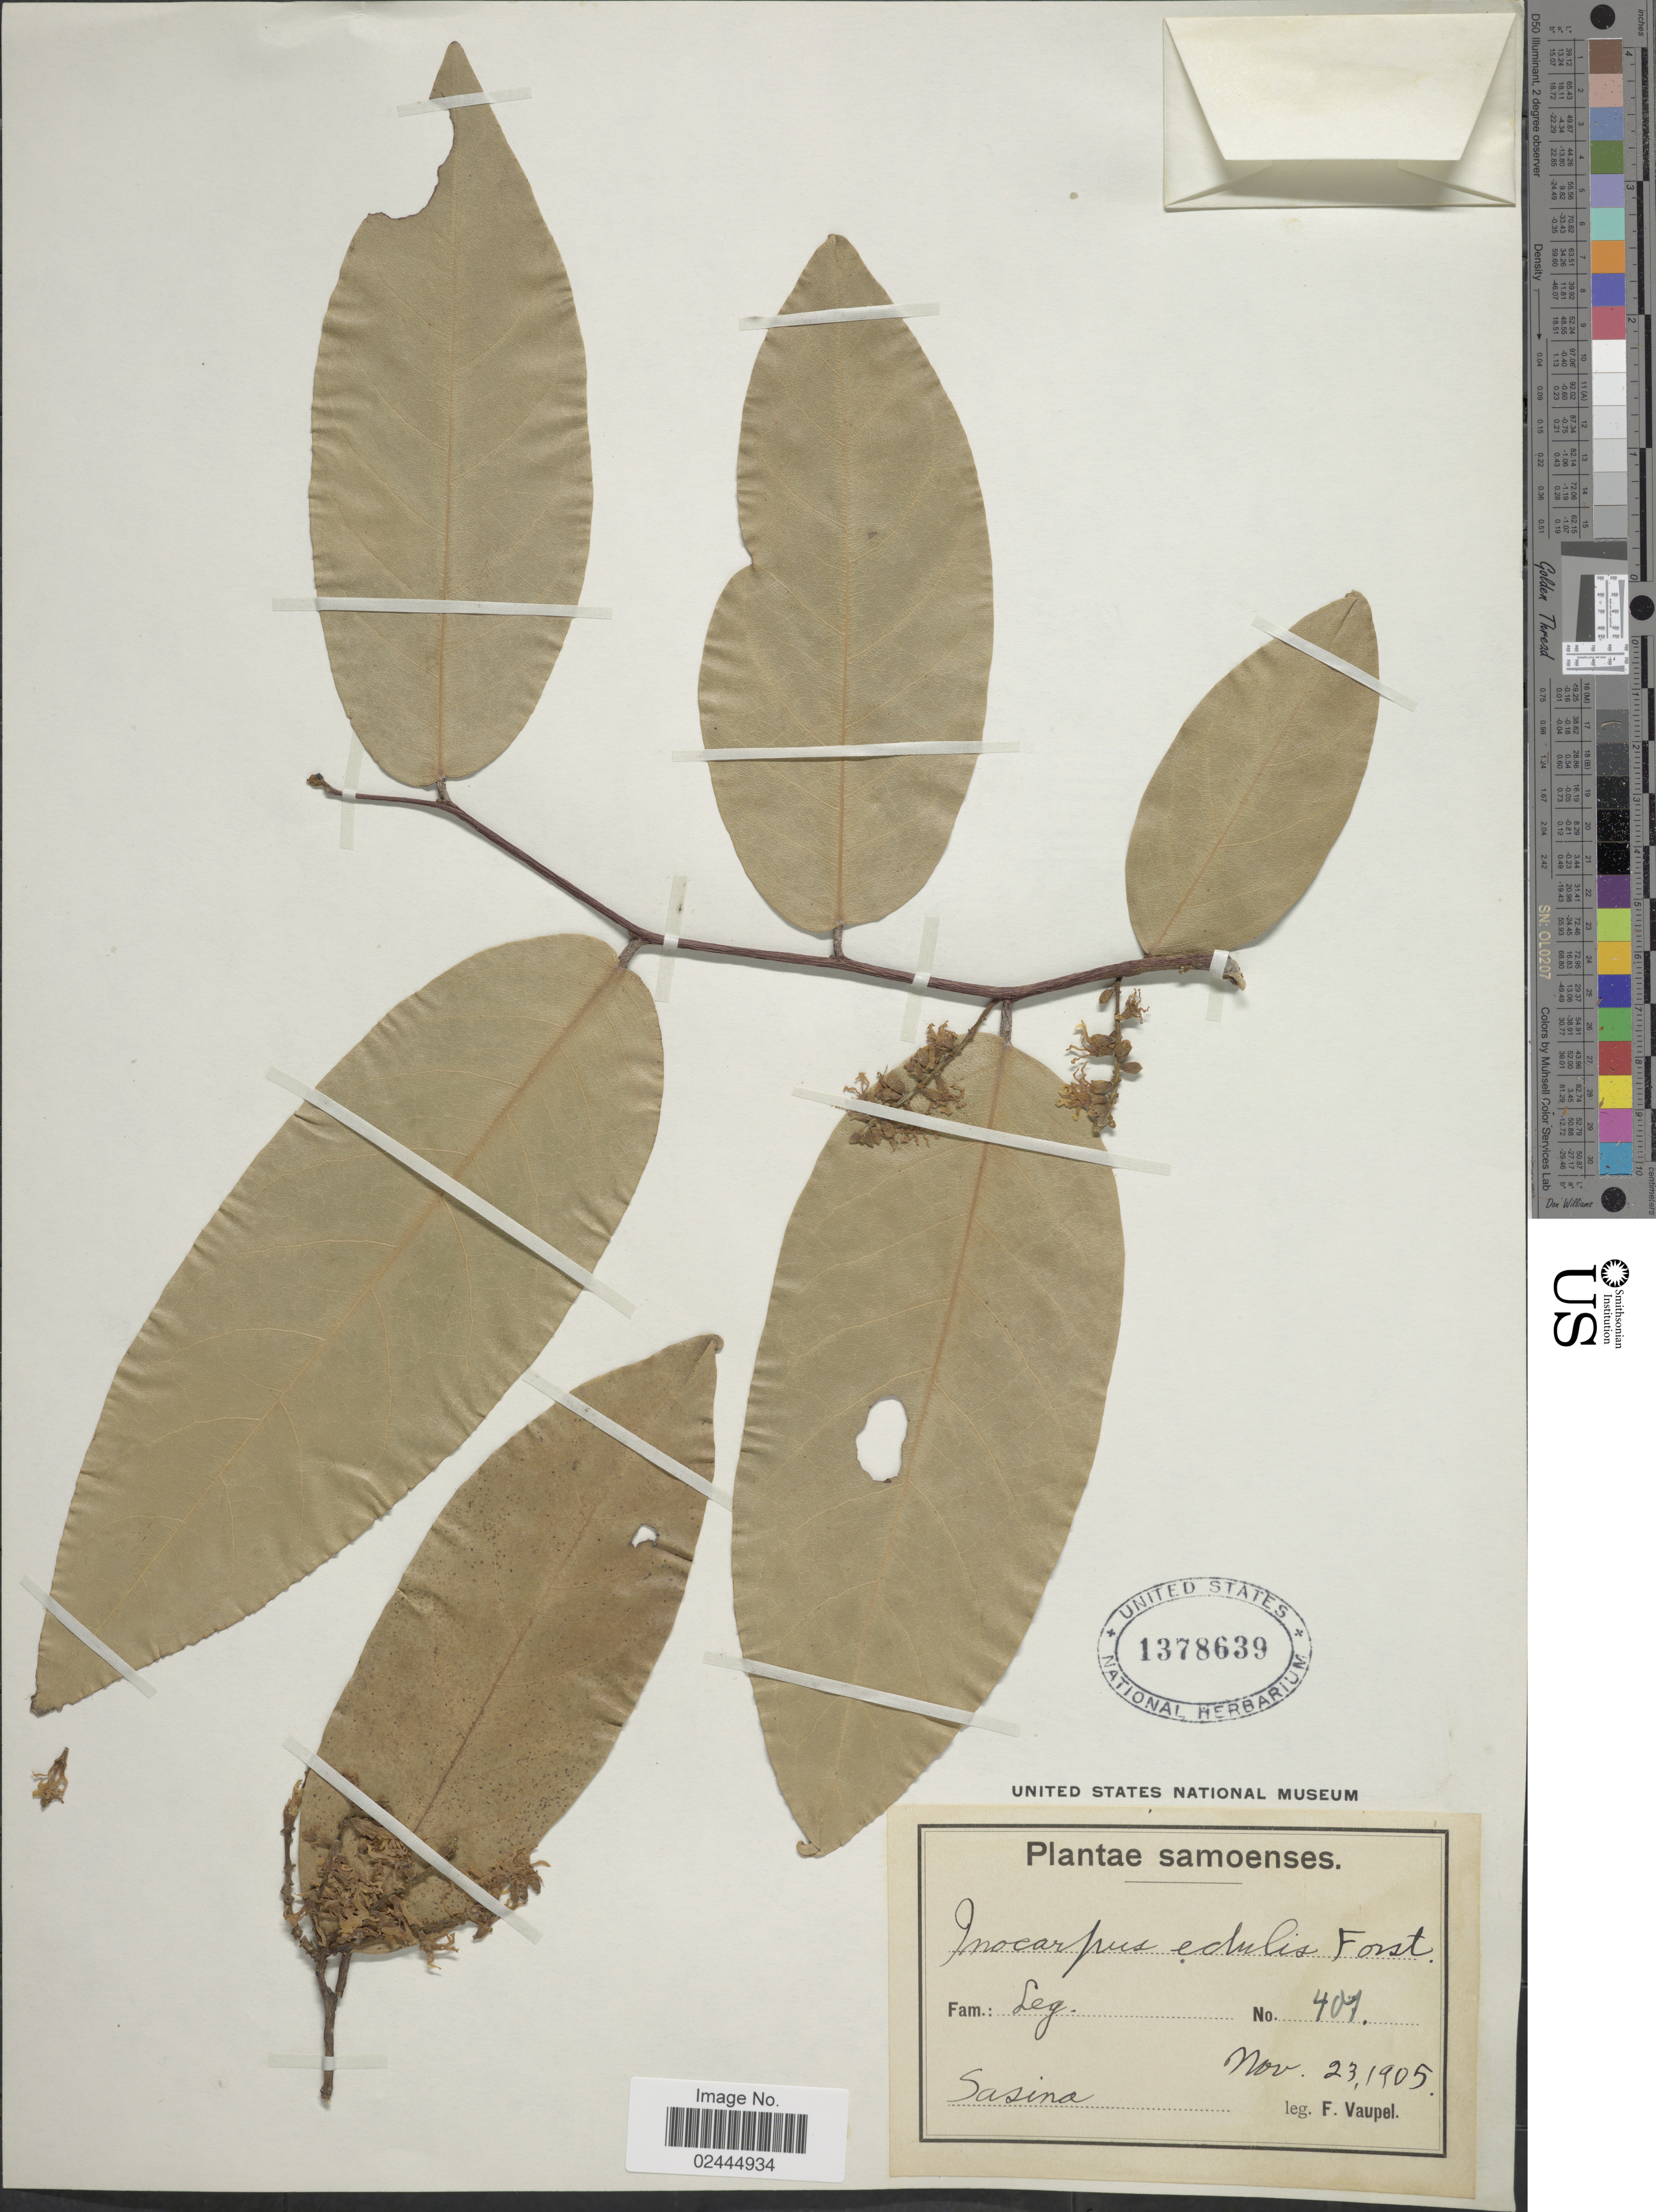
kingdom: Plantae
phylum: Tracheophyta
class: Magnoliopsida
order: Fabales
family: Fabaceae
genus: Inocarpus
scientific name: Inocarpus fagifer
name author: (Parkinson) Fosberg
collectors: F. Vaupel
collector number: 407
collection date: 1905-11-23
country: Samoa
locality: Samoaenses, Sasina.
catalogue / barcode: US 1378639